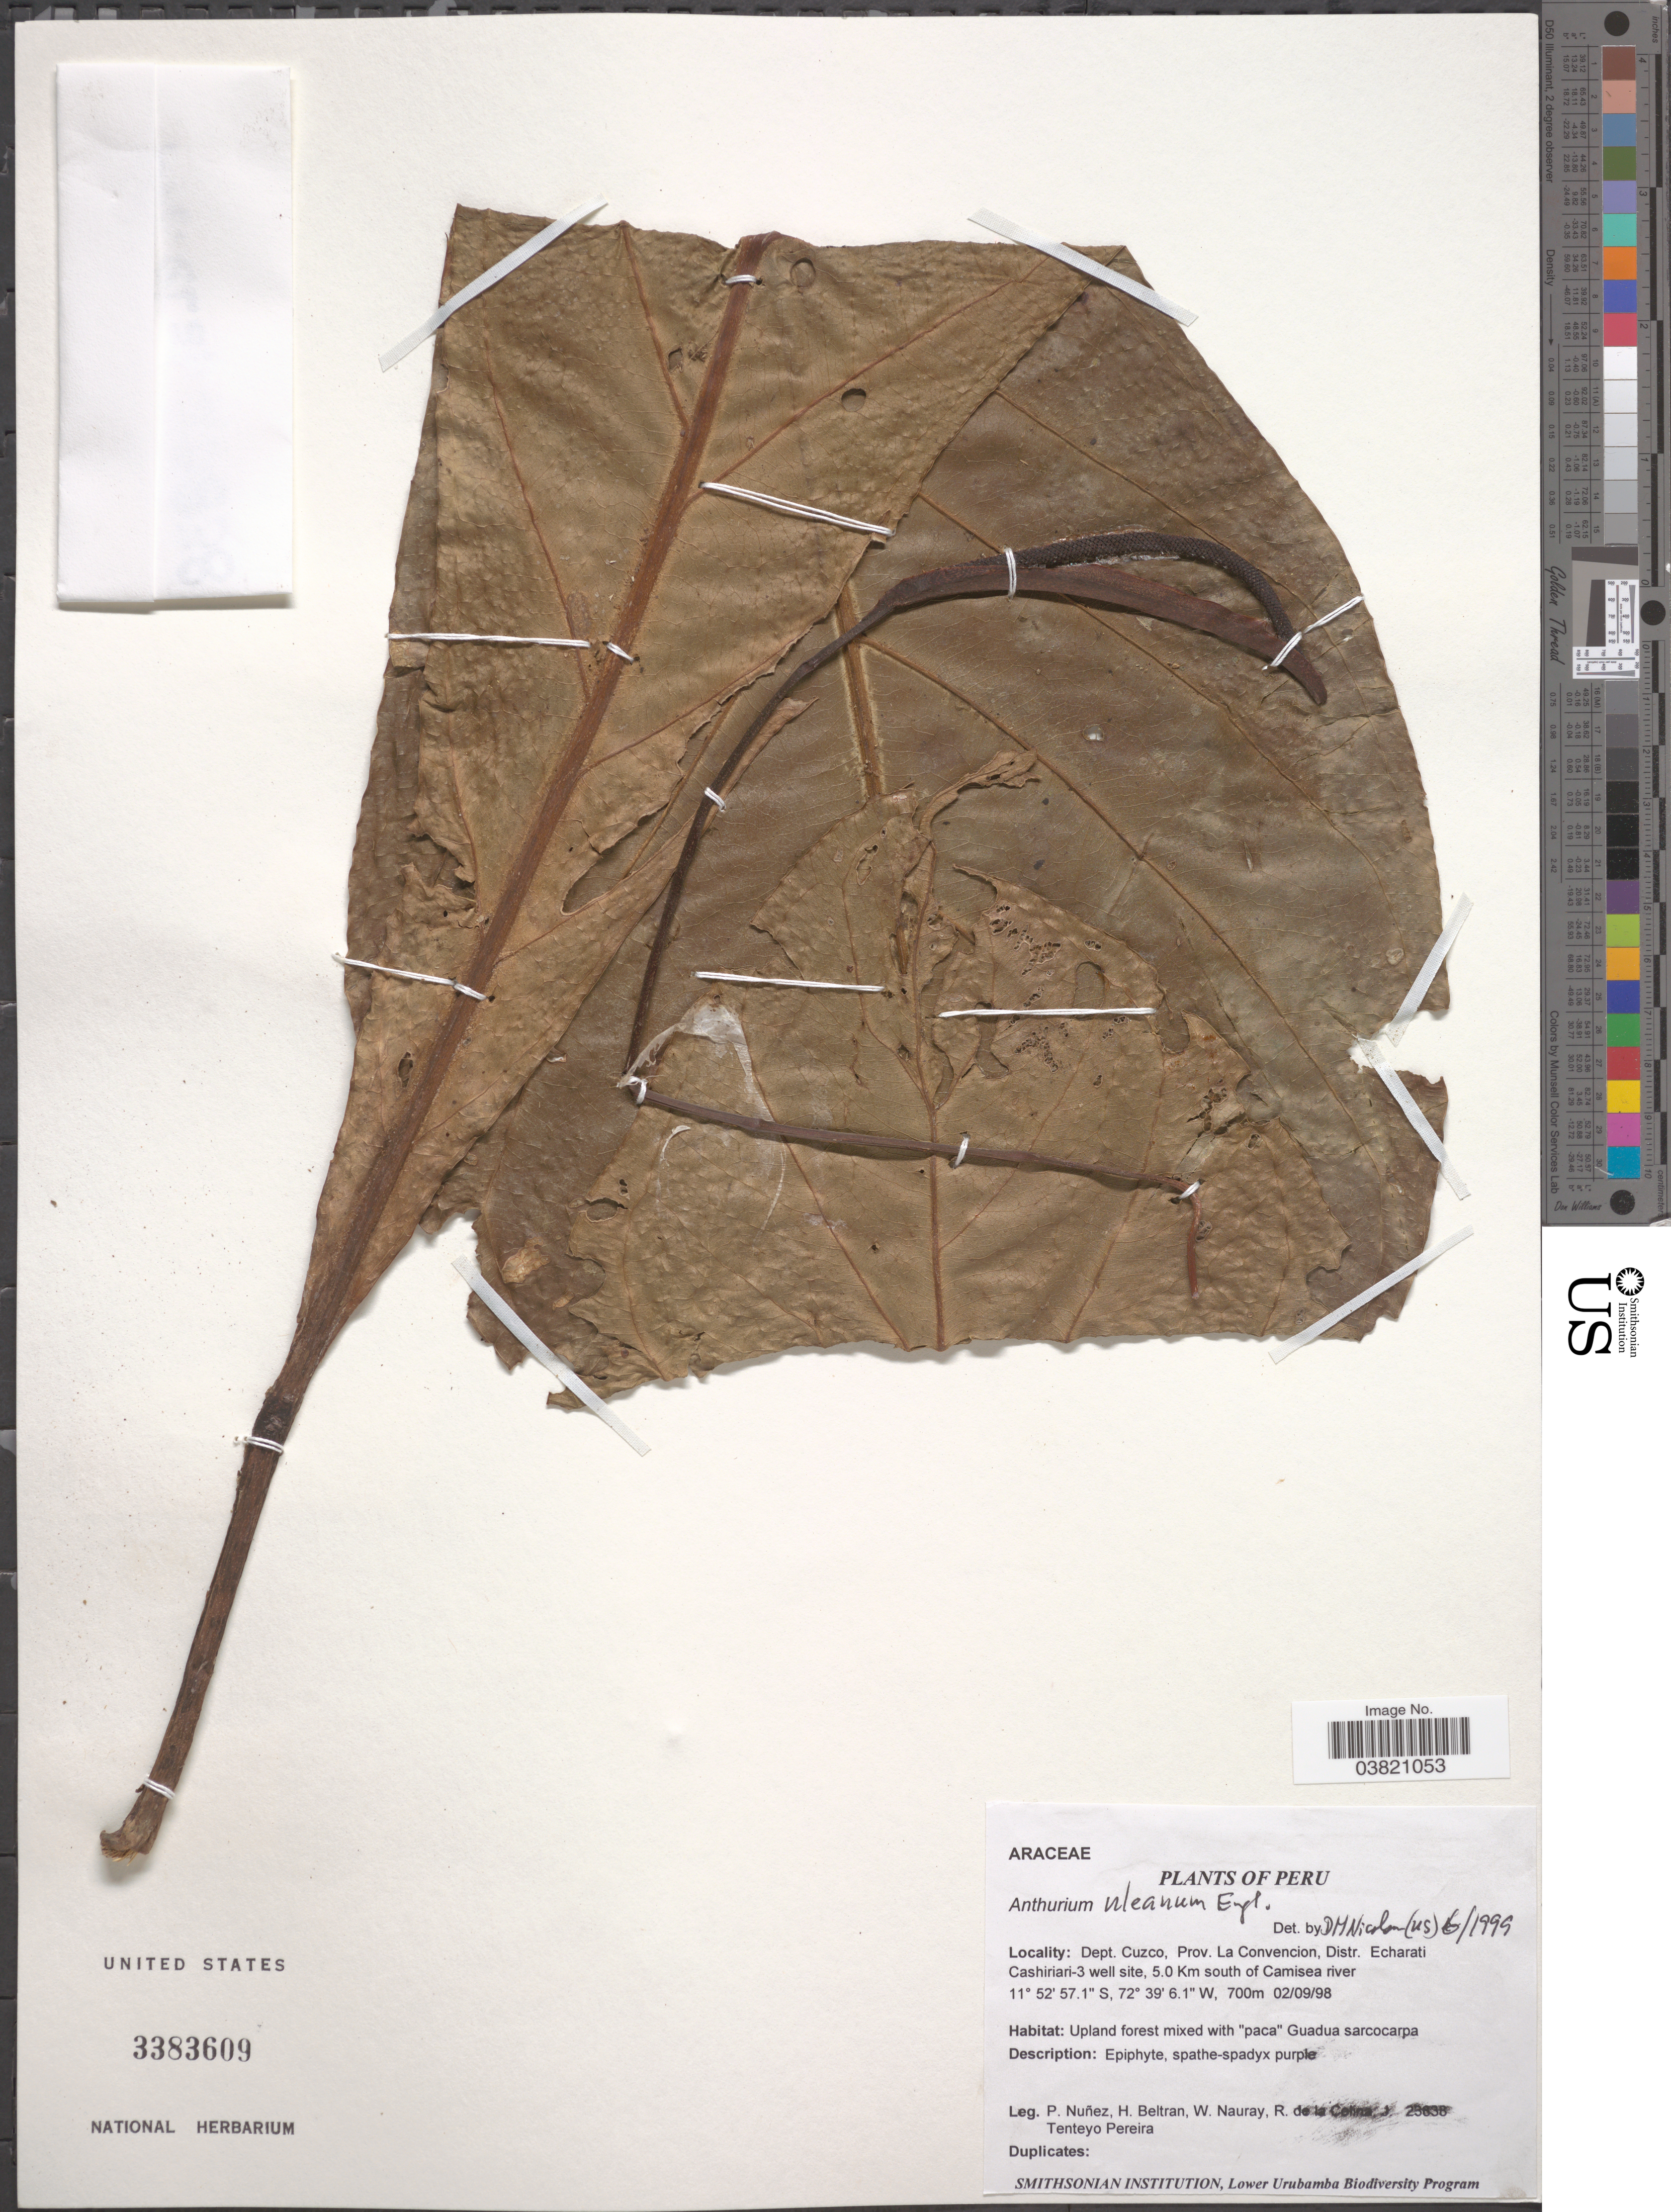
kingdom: Plantae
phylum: Tracheophyta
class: Liliopsida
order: Alismatales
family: Araceae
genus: Anthurium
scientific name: Anthurium uleanum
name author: Engl.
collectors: P. Nuñez V., H. Beltran, W. Nauray, R. Colina & J. Tenteyo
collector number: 25638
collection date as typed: Transcribed d/m/y: 2/9/98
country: Peru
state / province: Cusco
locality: Dept. Cuzco, Prov. La Convencion, Distr. Echarati Cashiriari-3 well site, 5.0 Km south of Camisea river.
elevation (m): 700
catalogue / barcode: US 3383609